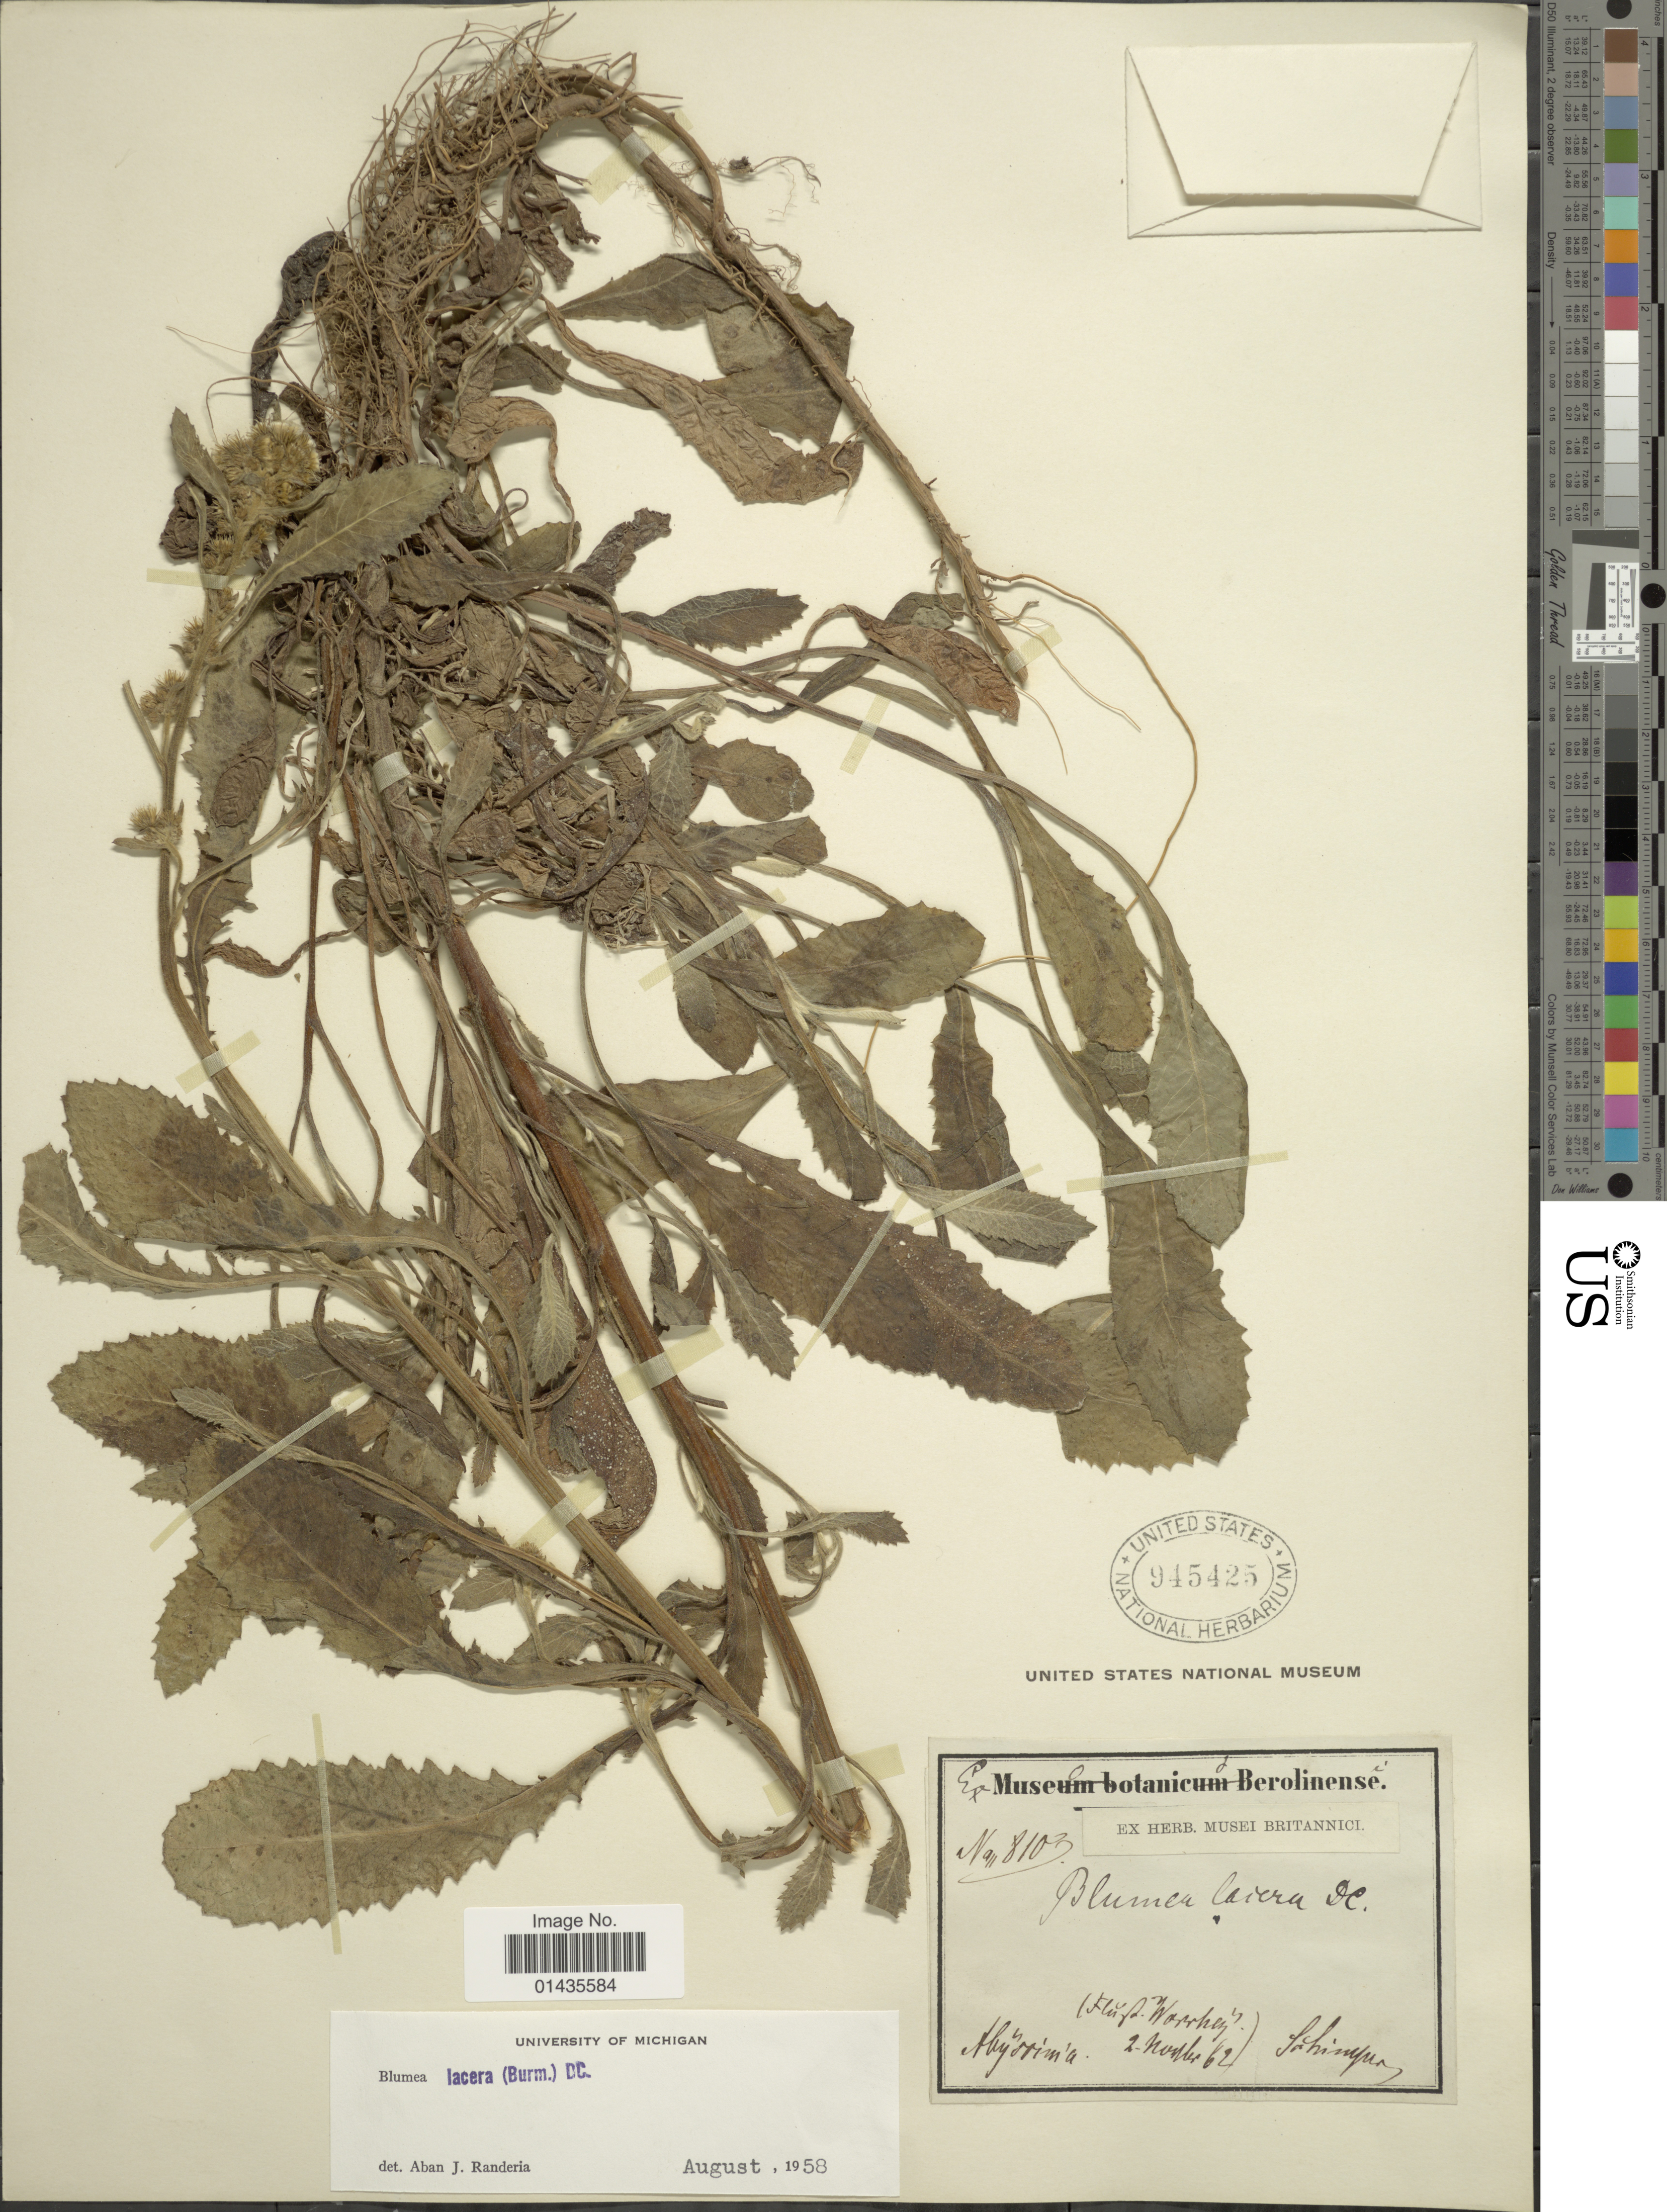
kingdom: Plantae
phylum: Tracheophyta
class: Magnoliopsida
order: Asterales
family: Asteraceae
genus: Blumea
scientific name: Blumea lacera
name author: (Roxb.) DC.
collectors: -. Schimper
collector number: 810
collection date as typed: Transcribed d/m/y: 2/11/62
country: Eritrea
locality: (Fluf Worrhen), Abyssinia [interpreted]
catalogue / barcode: US 945425